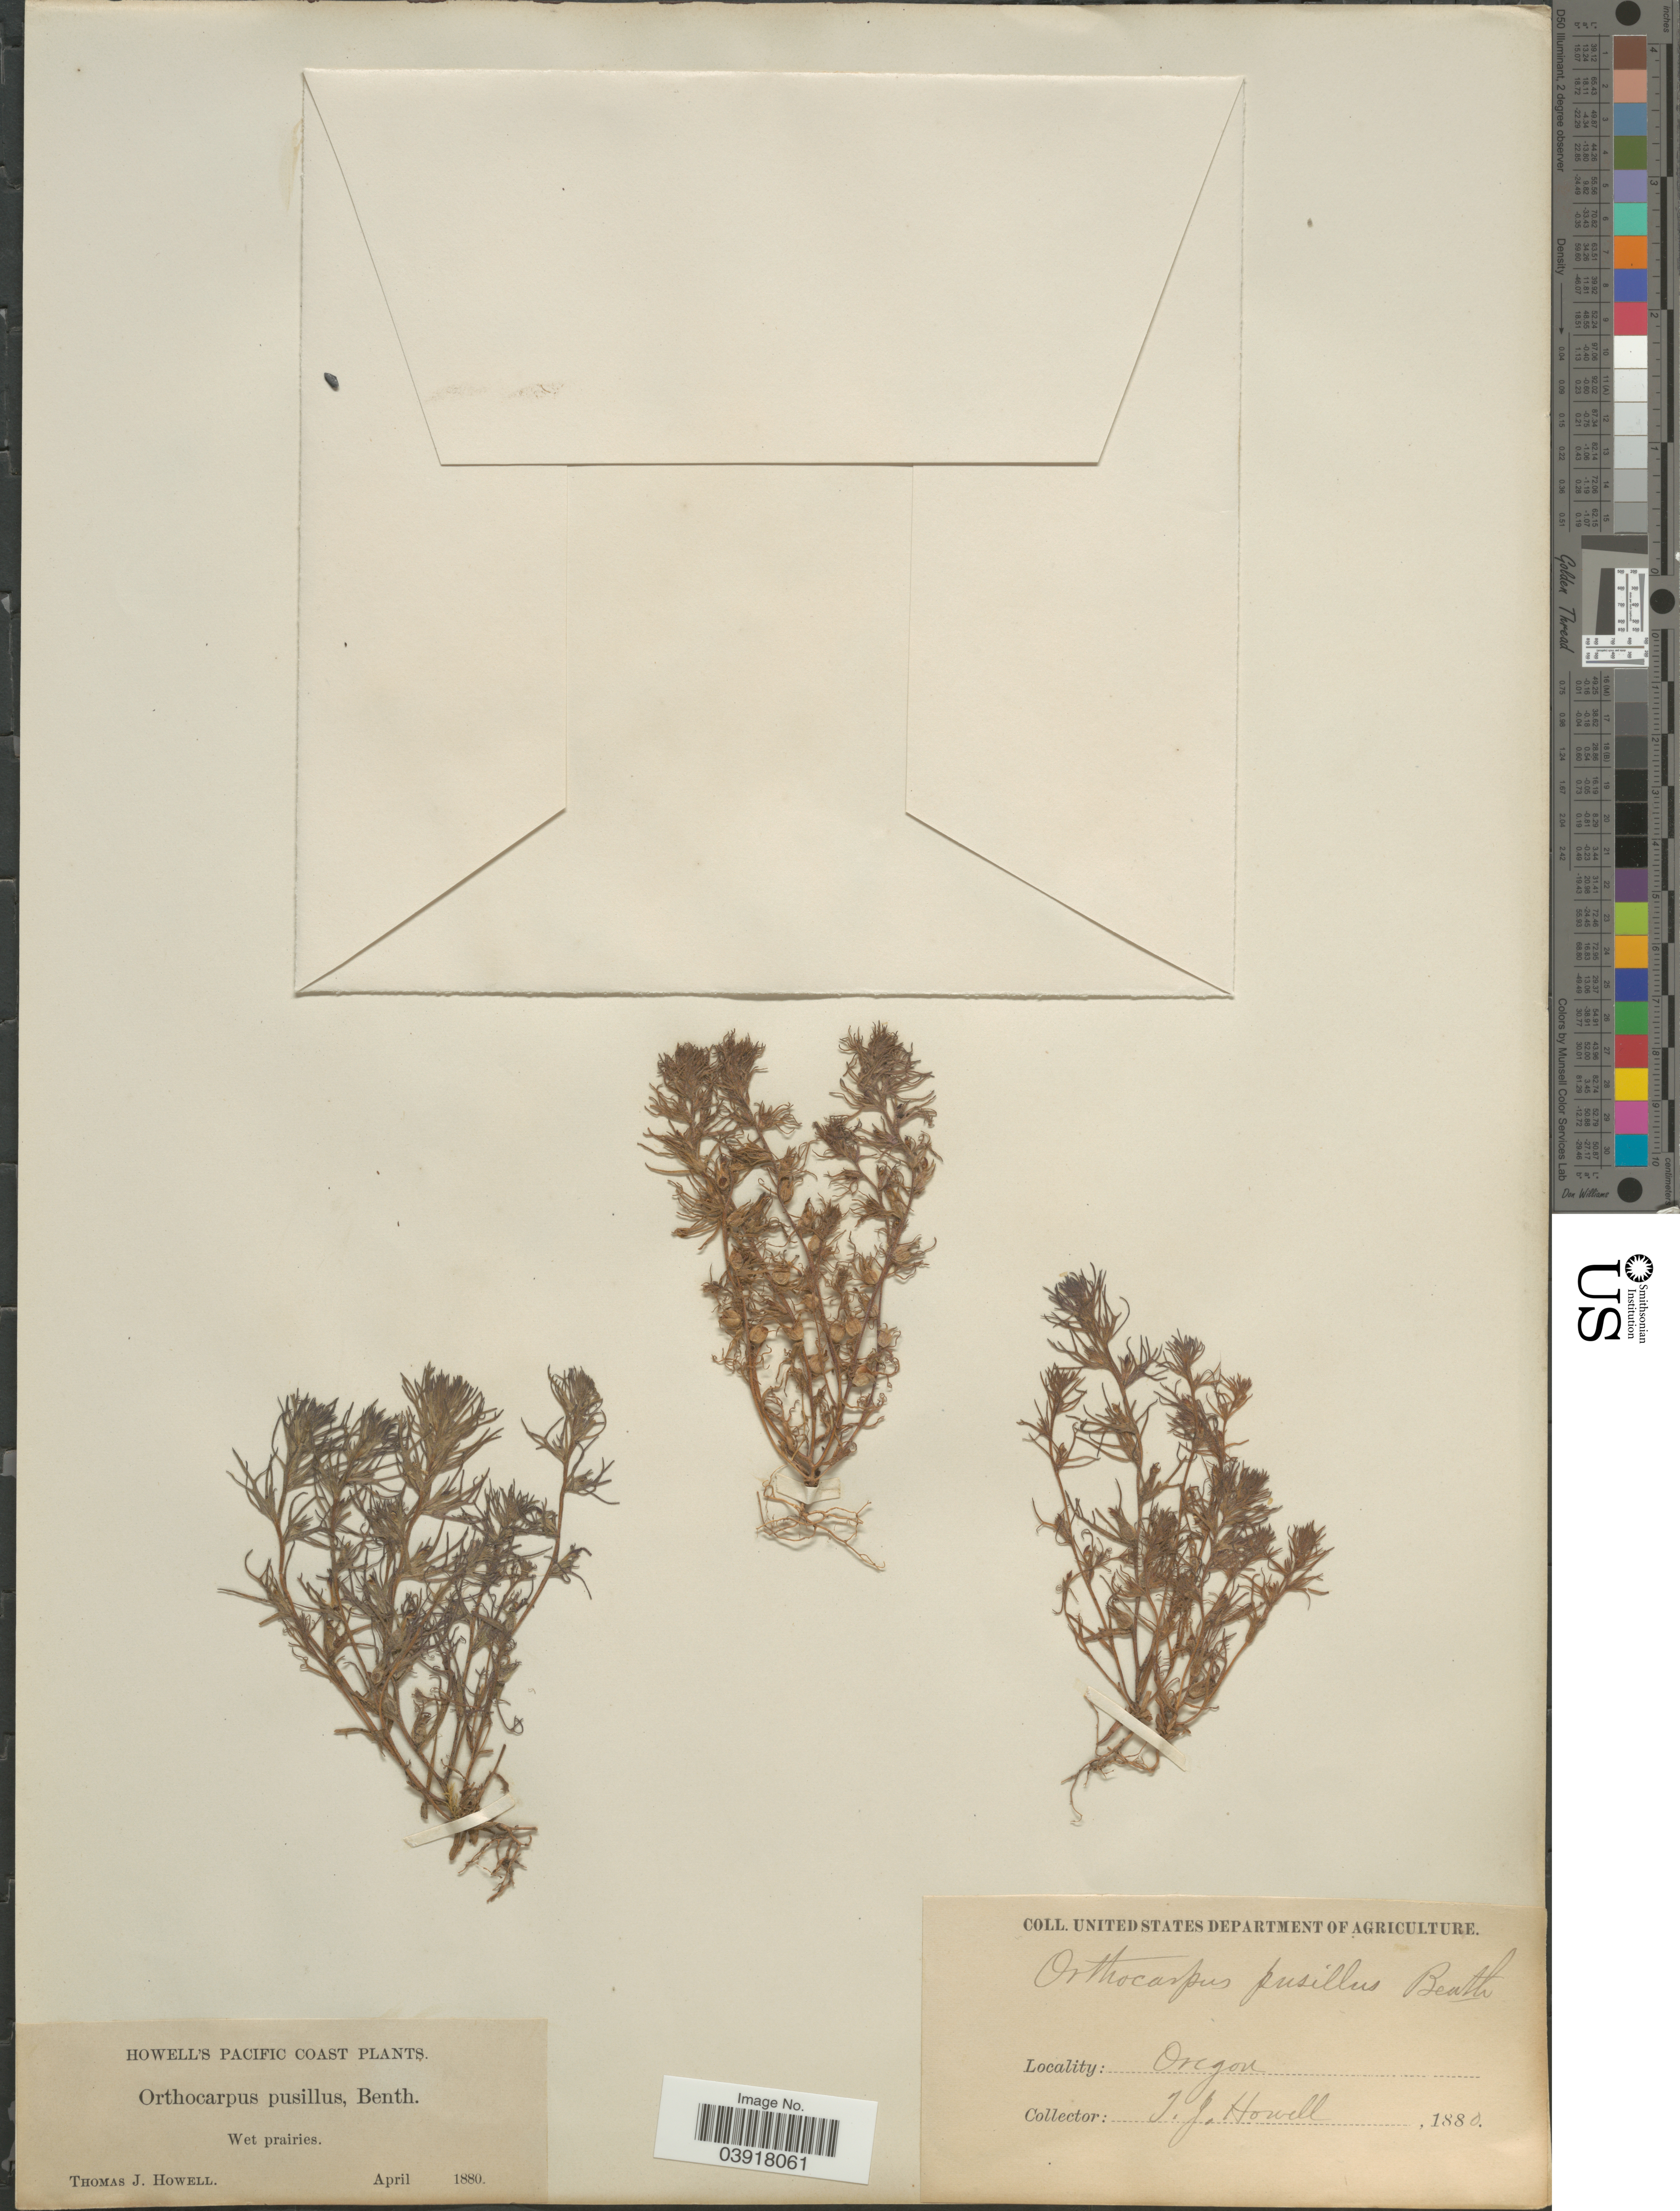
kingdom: Plantae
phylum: Tracheophyta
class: Magnoliopsida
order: Lamiales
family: Orobanchaceae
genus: Orthocarpus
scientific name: Orthocarpus pusillus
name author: Benth.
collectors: T. J. Howell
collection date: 1880-04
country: United States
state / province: Oregon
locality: Pacific Coast. Wet prairies.